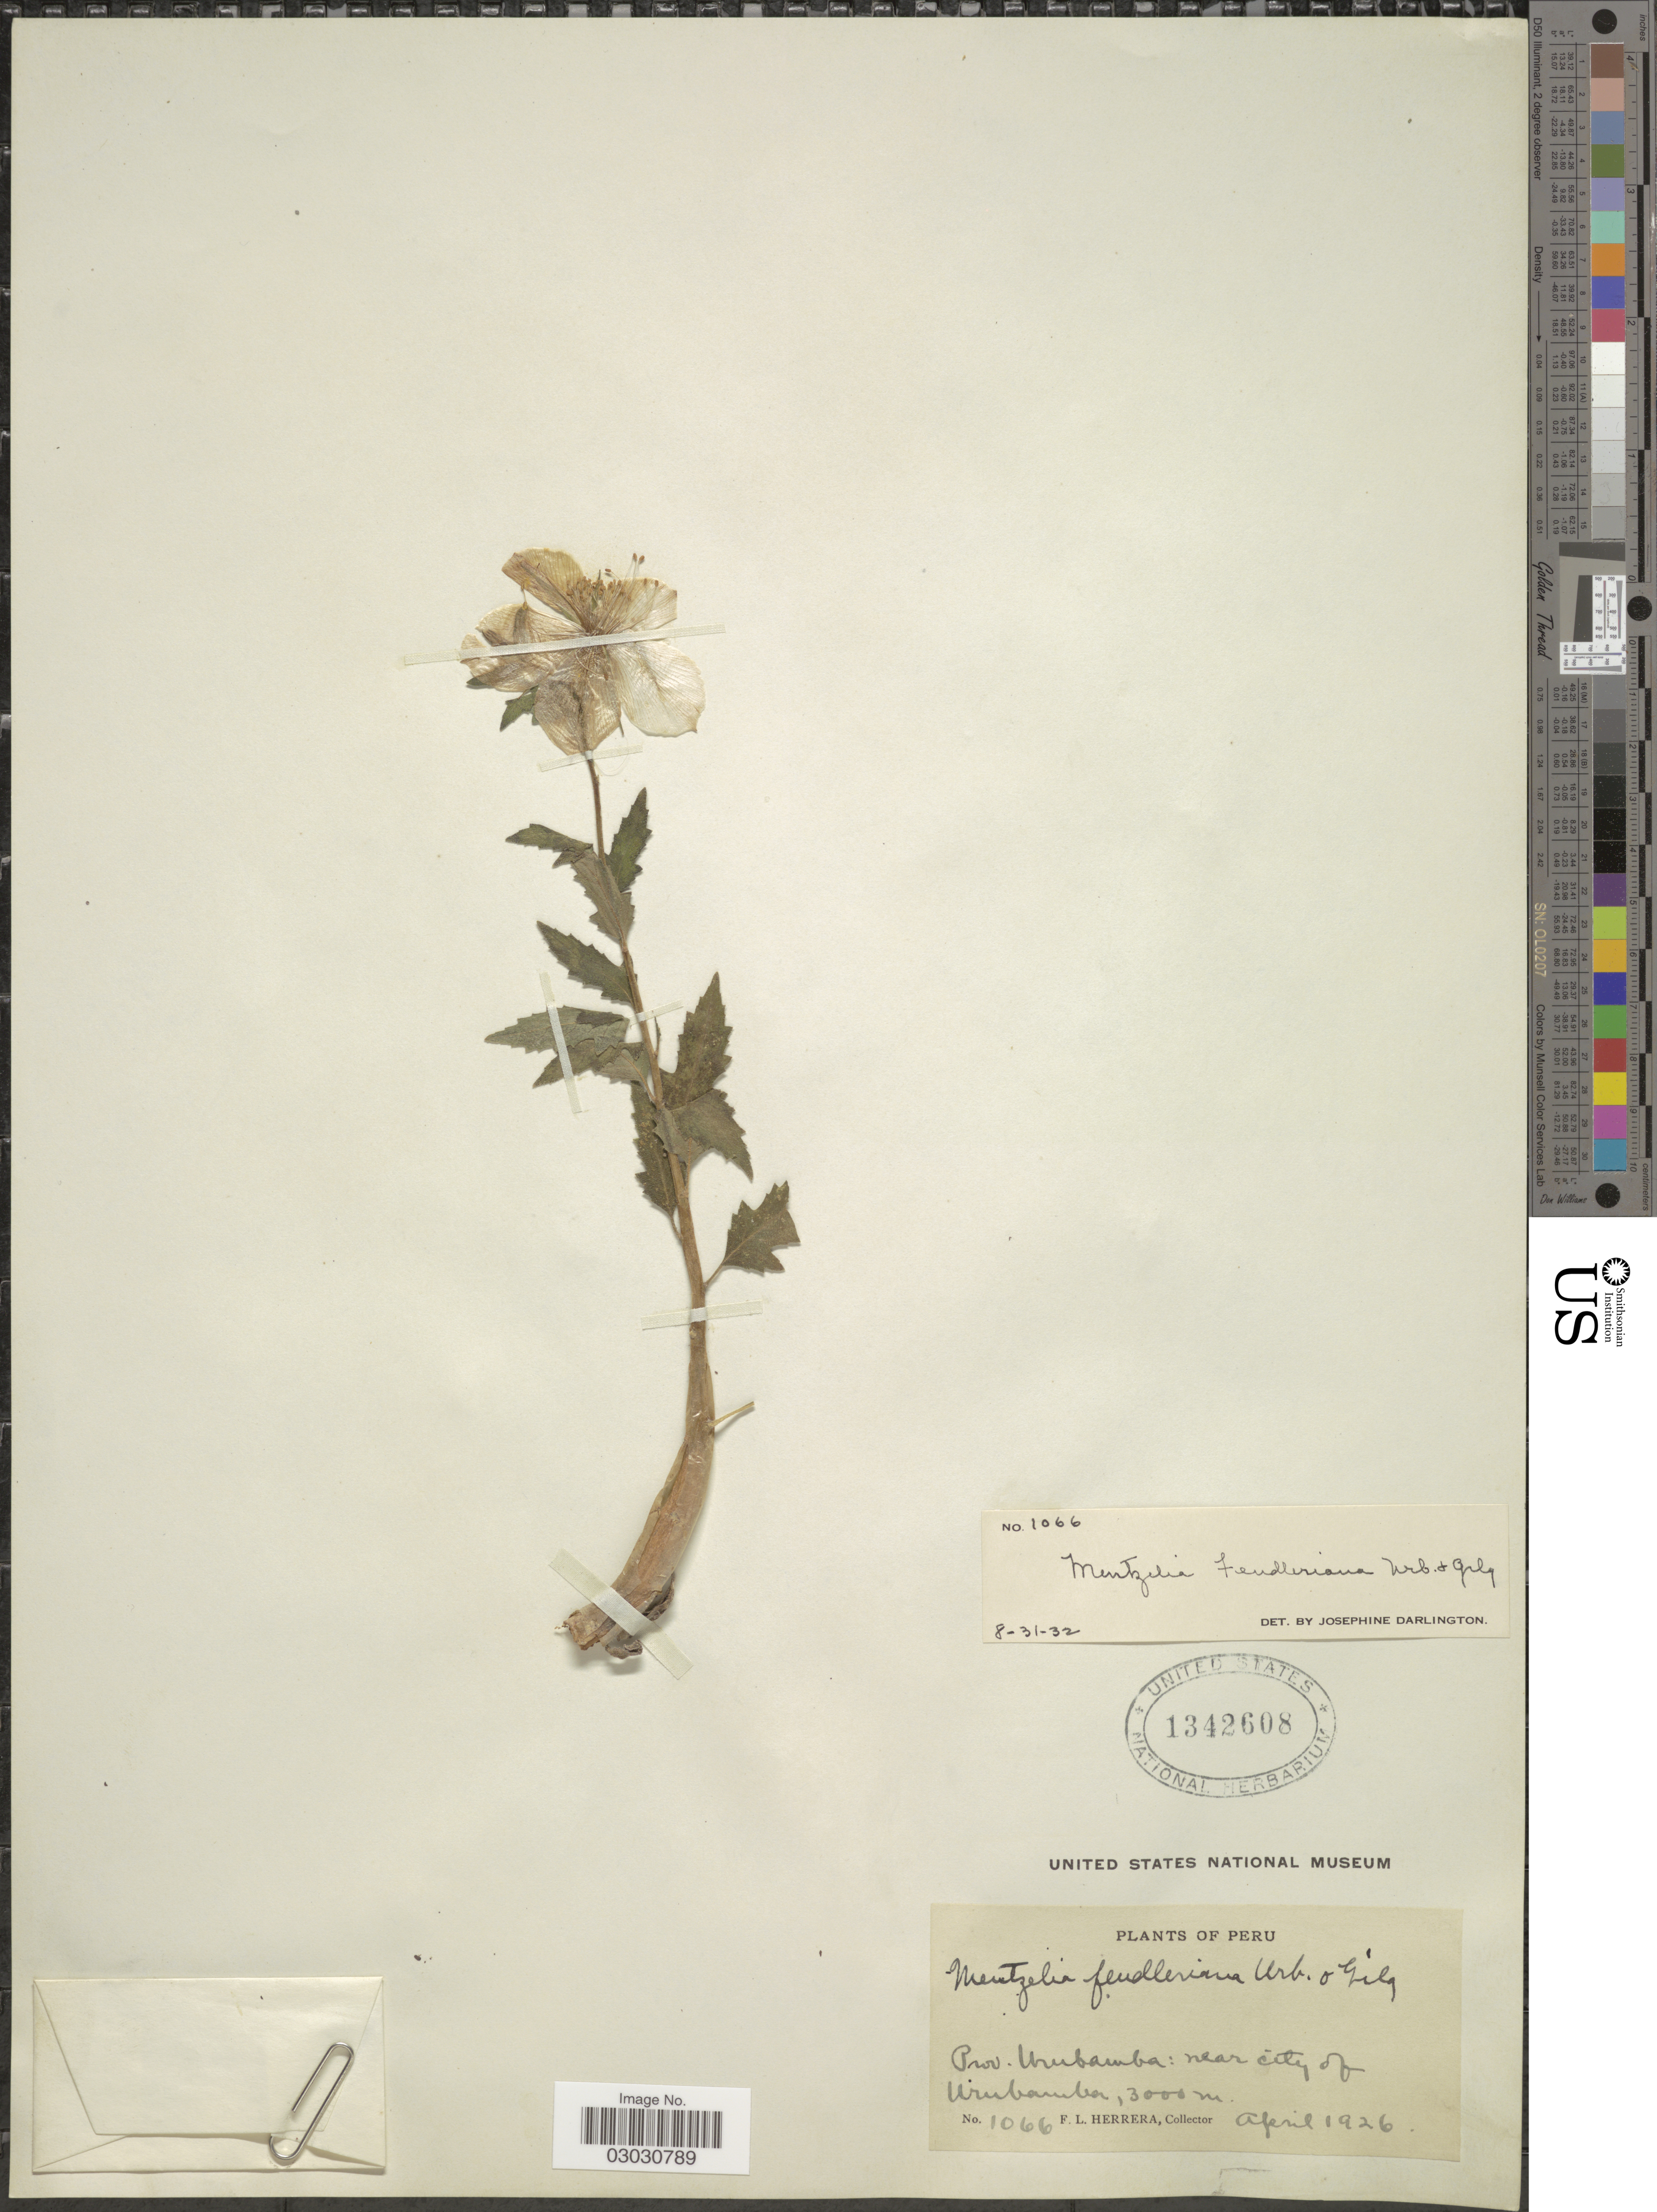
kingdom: Plantae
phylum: Tracheophyta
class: Magnoliopsida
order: Cornales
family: Loasaceae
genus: Mentzelia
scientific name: Mentzelia fendleriana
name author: Urb. & Gilg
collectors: F. L. Herrera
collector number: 1066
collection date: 1926-04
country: Peru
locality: Prov. Urubamba: near city of Urubamba.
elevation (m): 3000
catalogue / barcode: US 1342608